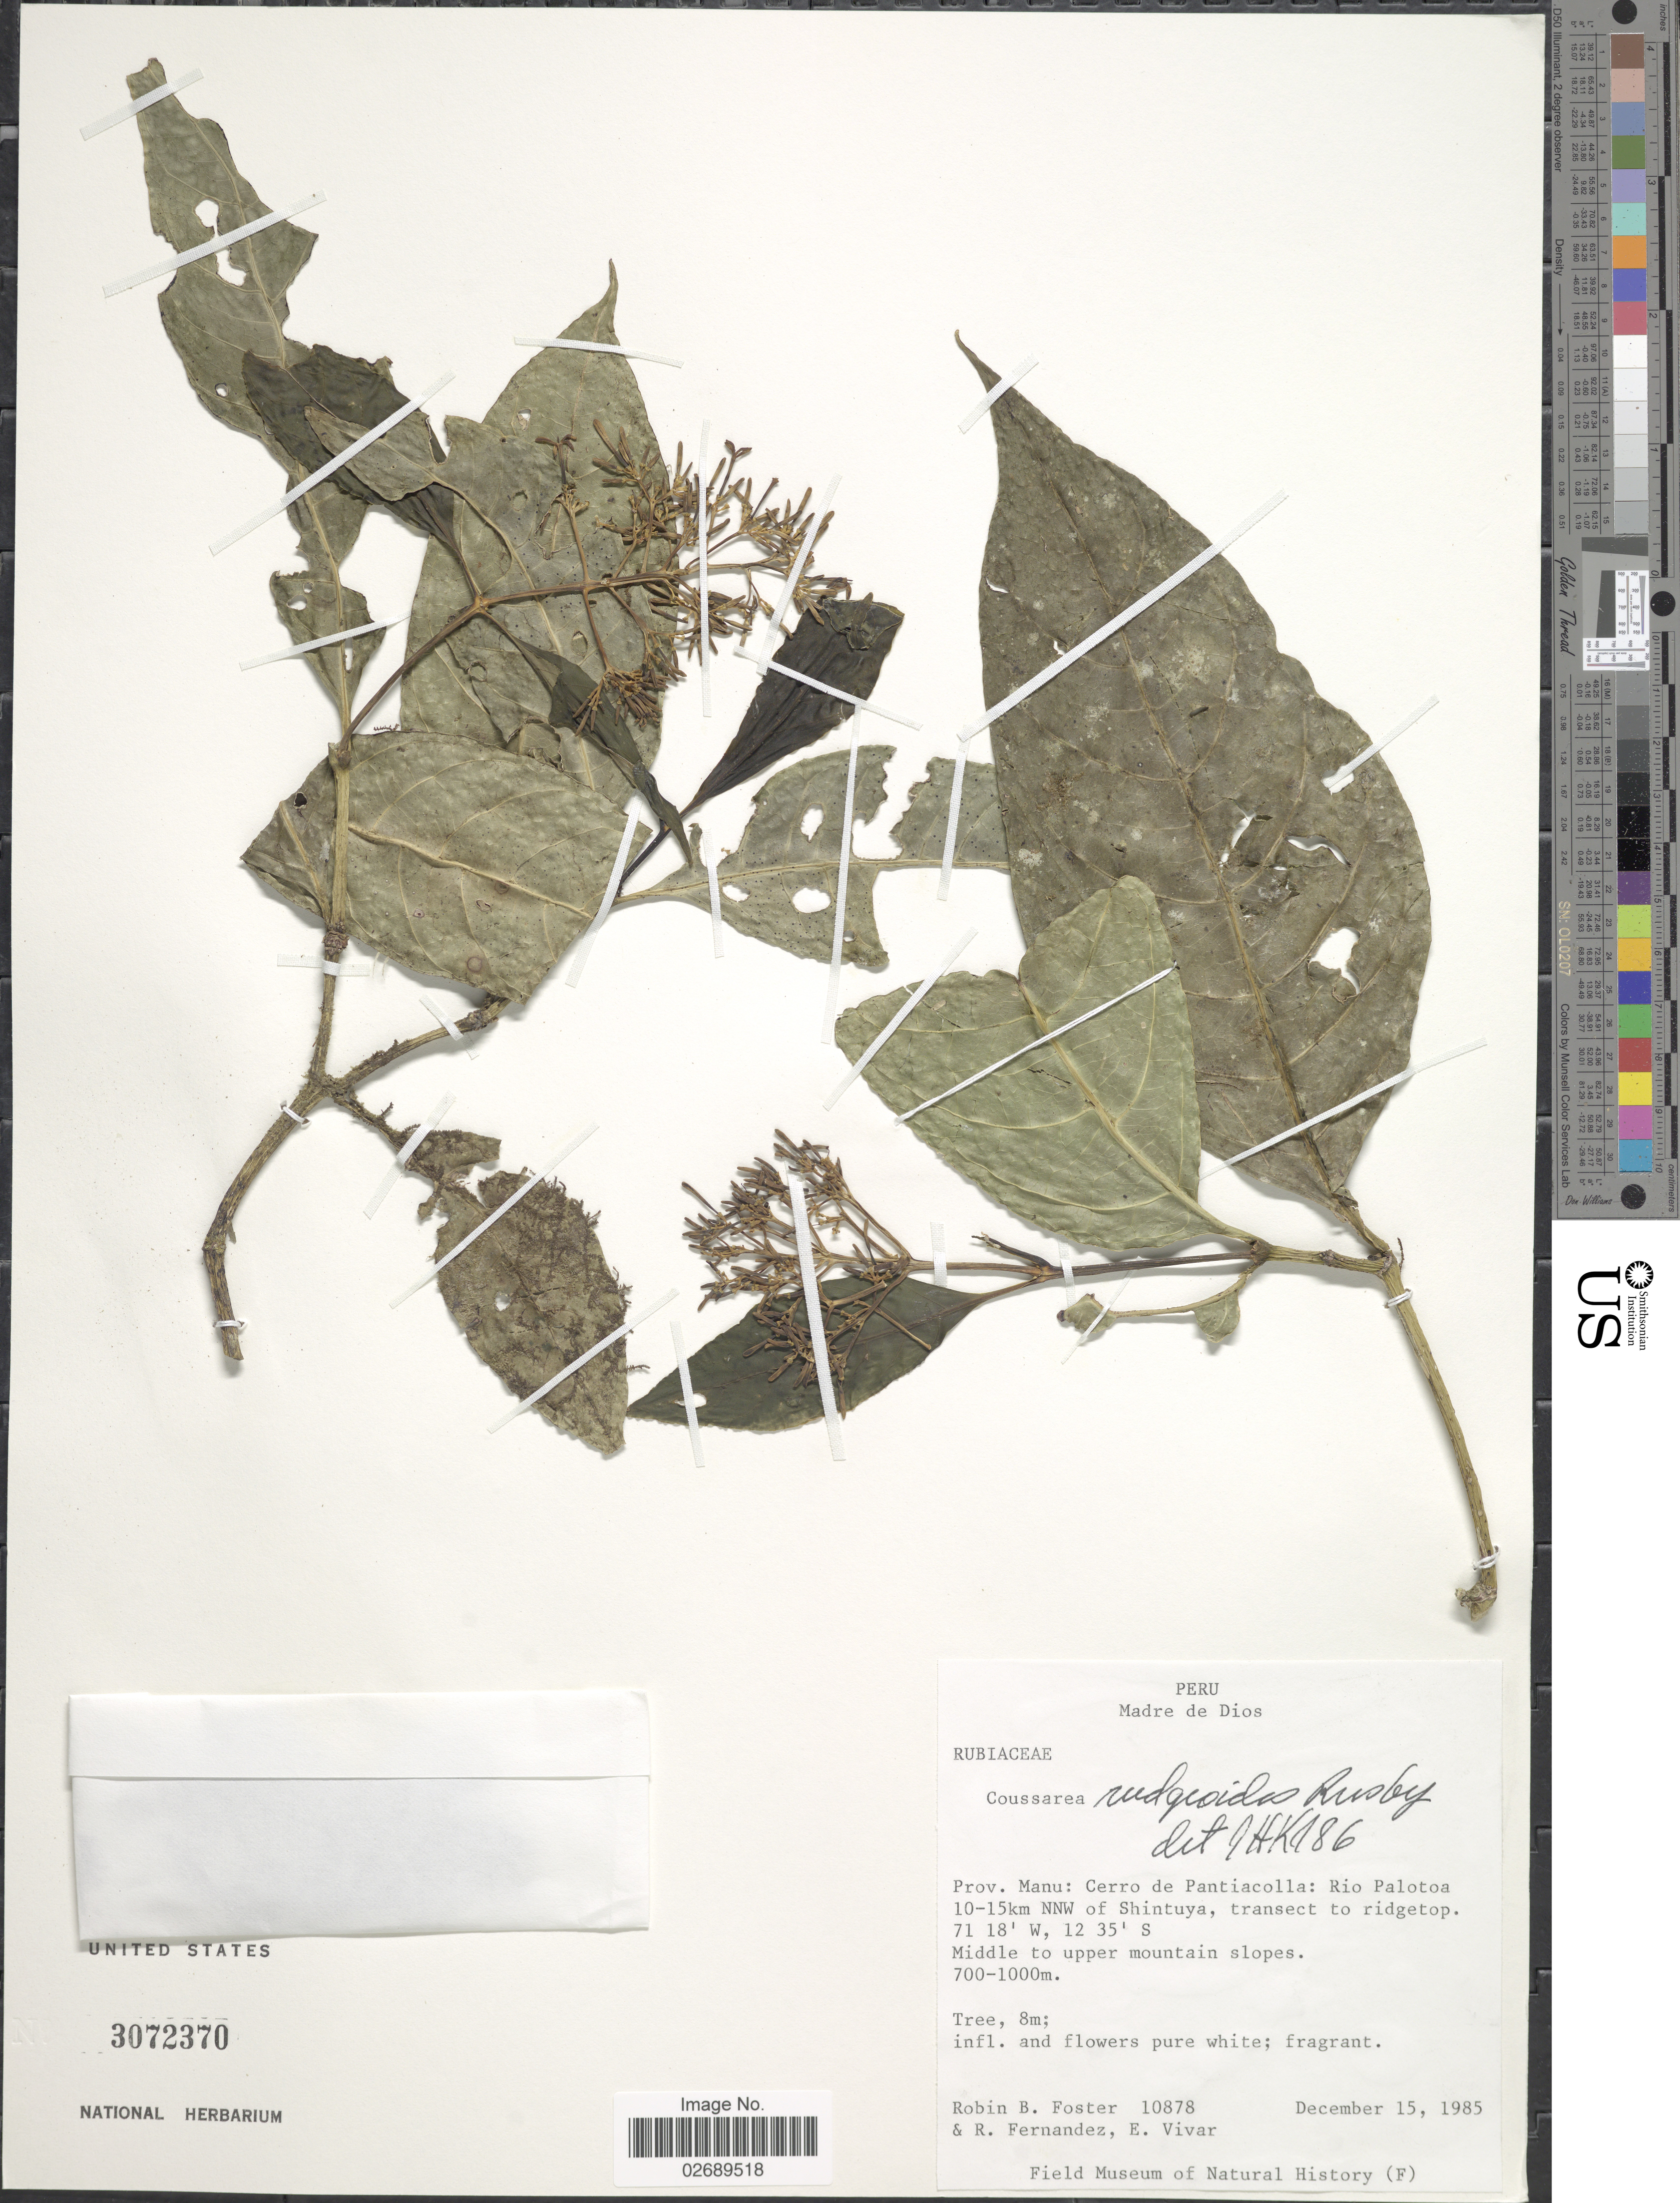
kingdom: Plantae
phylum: Tracheophyta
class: Magnoliopsida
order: Gentianales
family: Rubiaceae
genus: Coussarea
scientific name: Coussarea rudgeoides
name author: Rusby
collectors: R. B. Foster, R. Fernandez & E. Vivar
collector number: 10878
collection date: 1985-12-15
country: Peru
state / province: Madre de Dios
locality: Prov. Manu: Cerro de Pantiacolla: Rio Palotoa 10-15km NNW of Shintuya, transect to ridgetop.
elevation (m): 700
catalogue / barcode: US 3072370